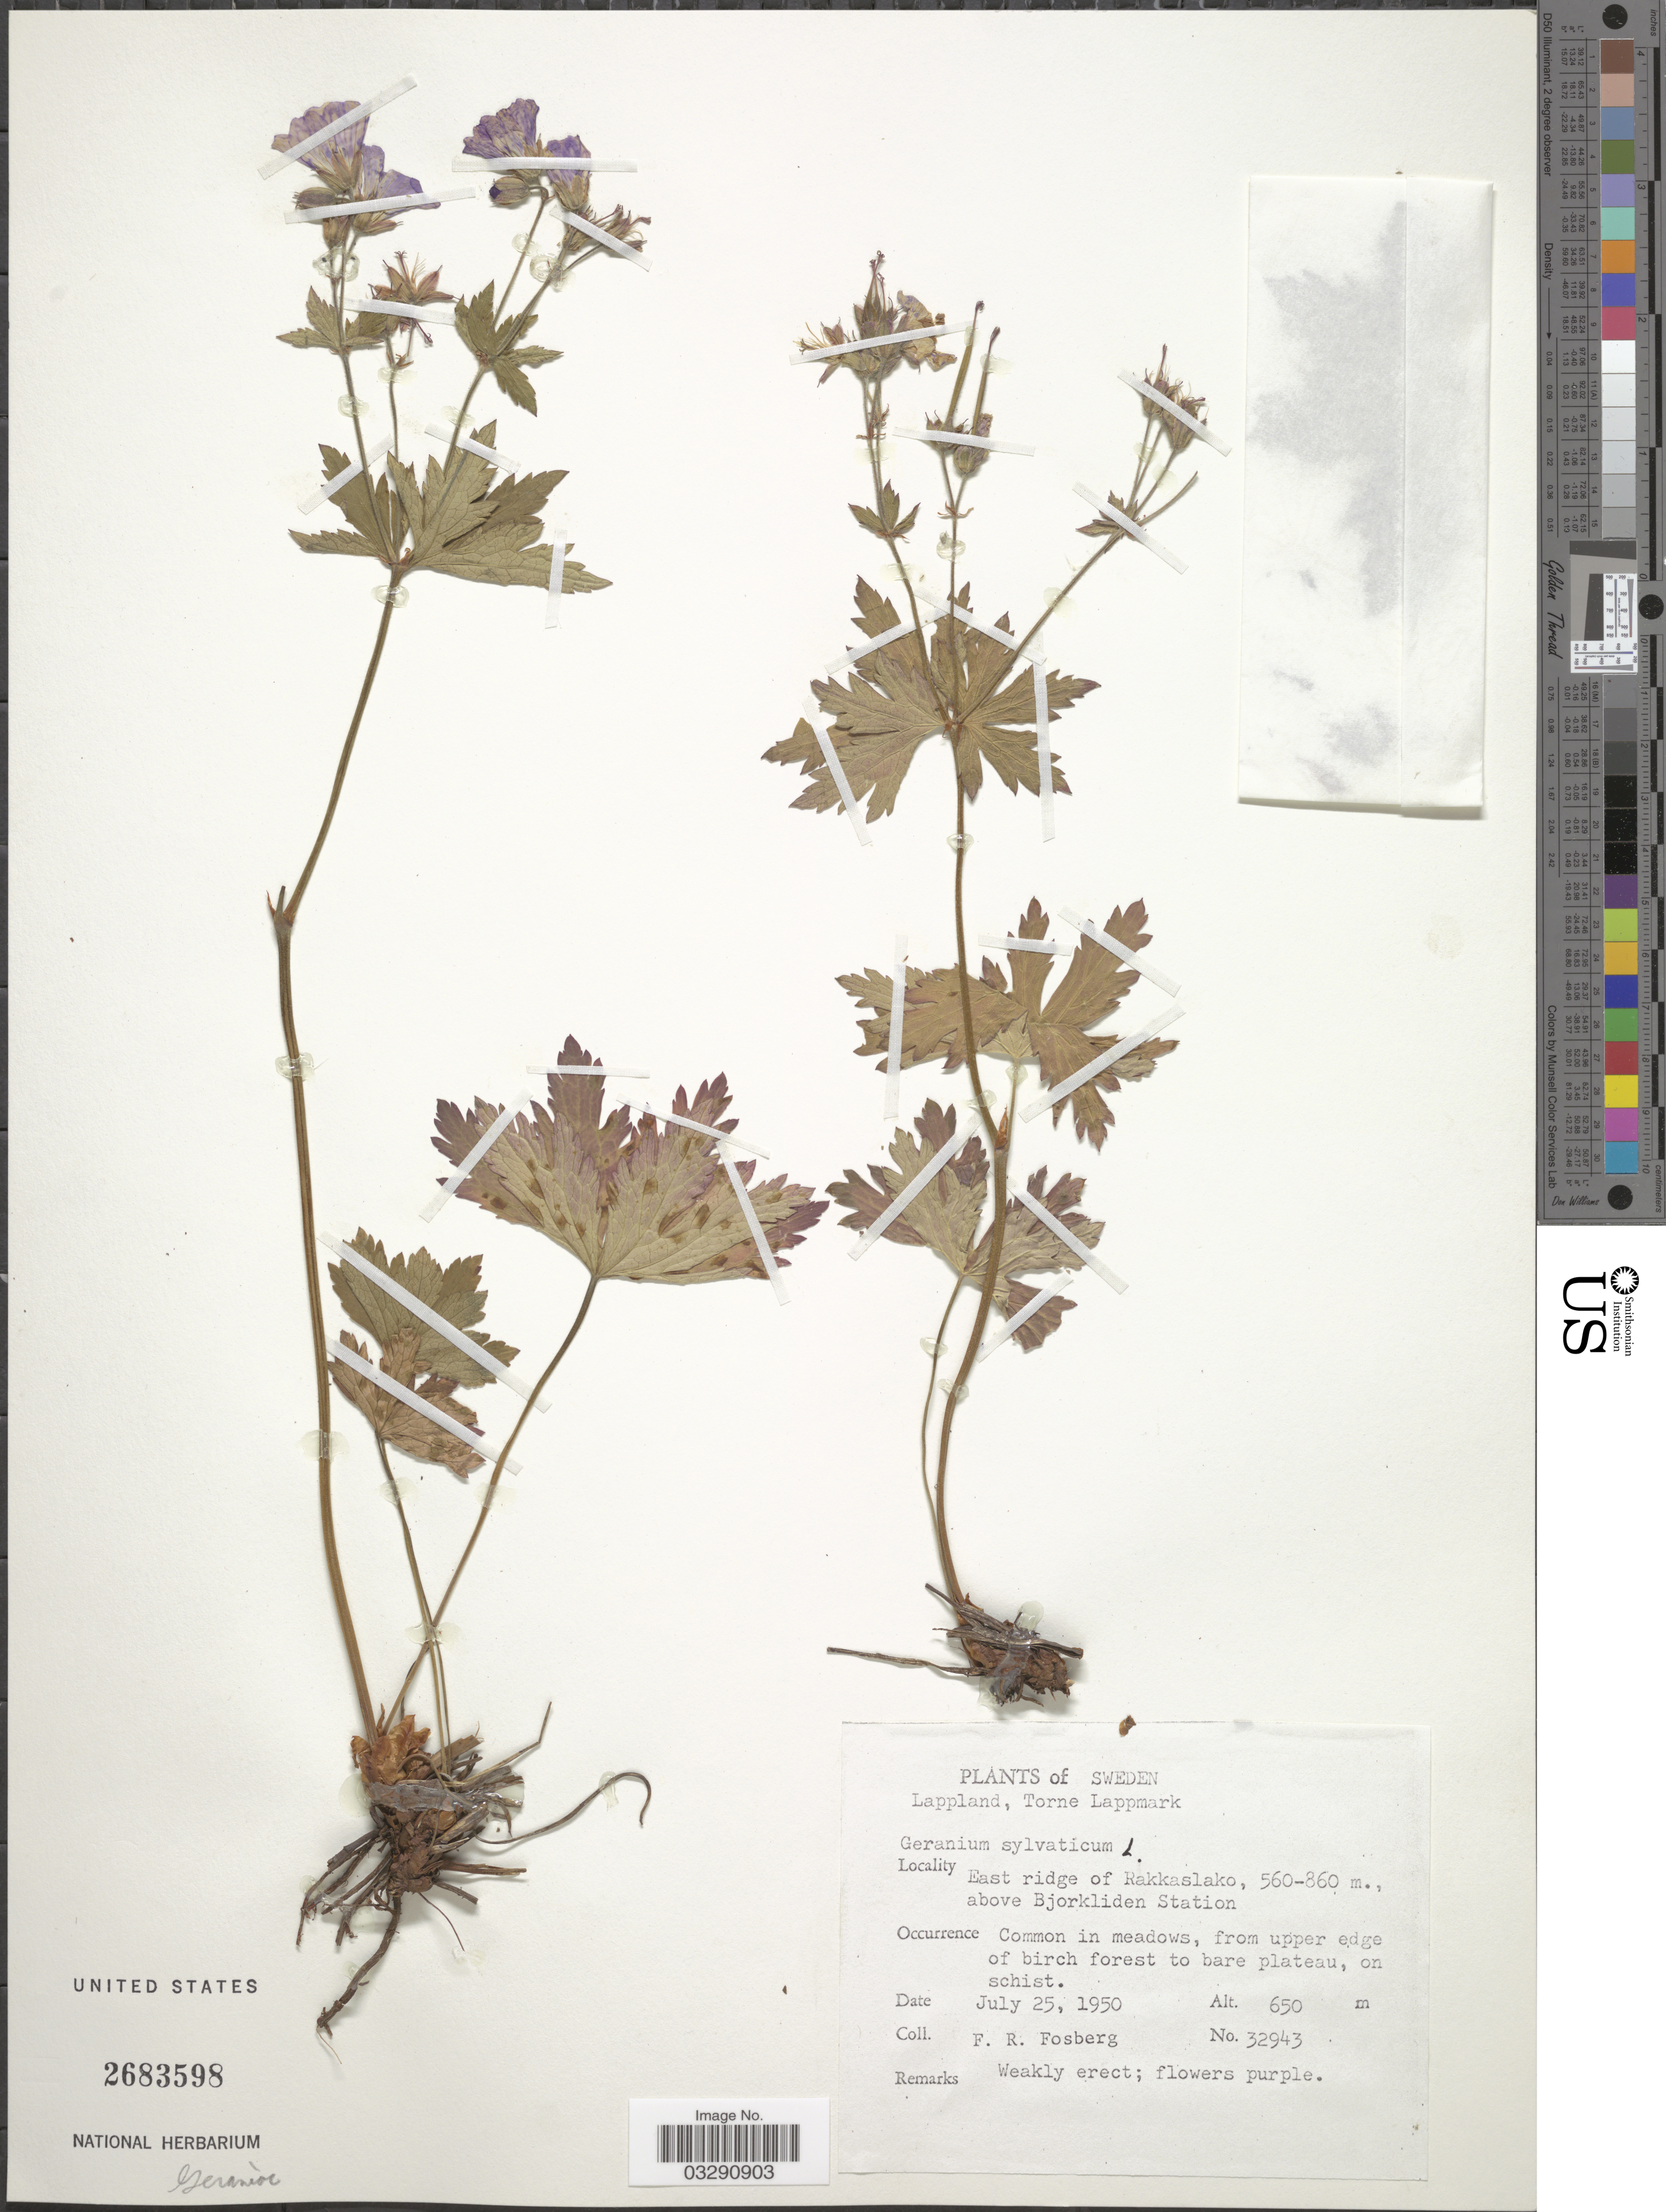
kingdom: Plantae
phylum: Tracheophyta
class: Magnoliopsida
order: Geraniales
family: Geraniaceae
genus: Geranium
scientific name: Geranium silvaticum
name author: L.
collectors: F. R. Fosberg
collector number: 32943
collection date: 1950-07-25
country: Finland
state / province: Lappi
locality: Lappland, Torne Lappmark, East ridge of Rakkaslako, above Bjorkliden Station.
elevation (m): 650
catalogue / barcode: US 2683598